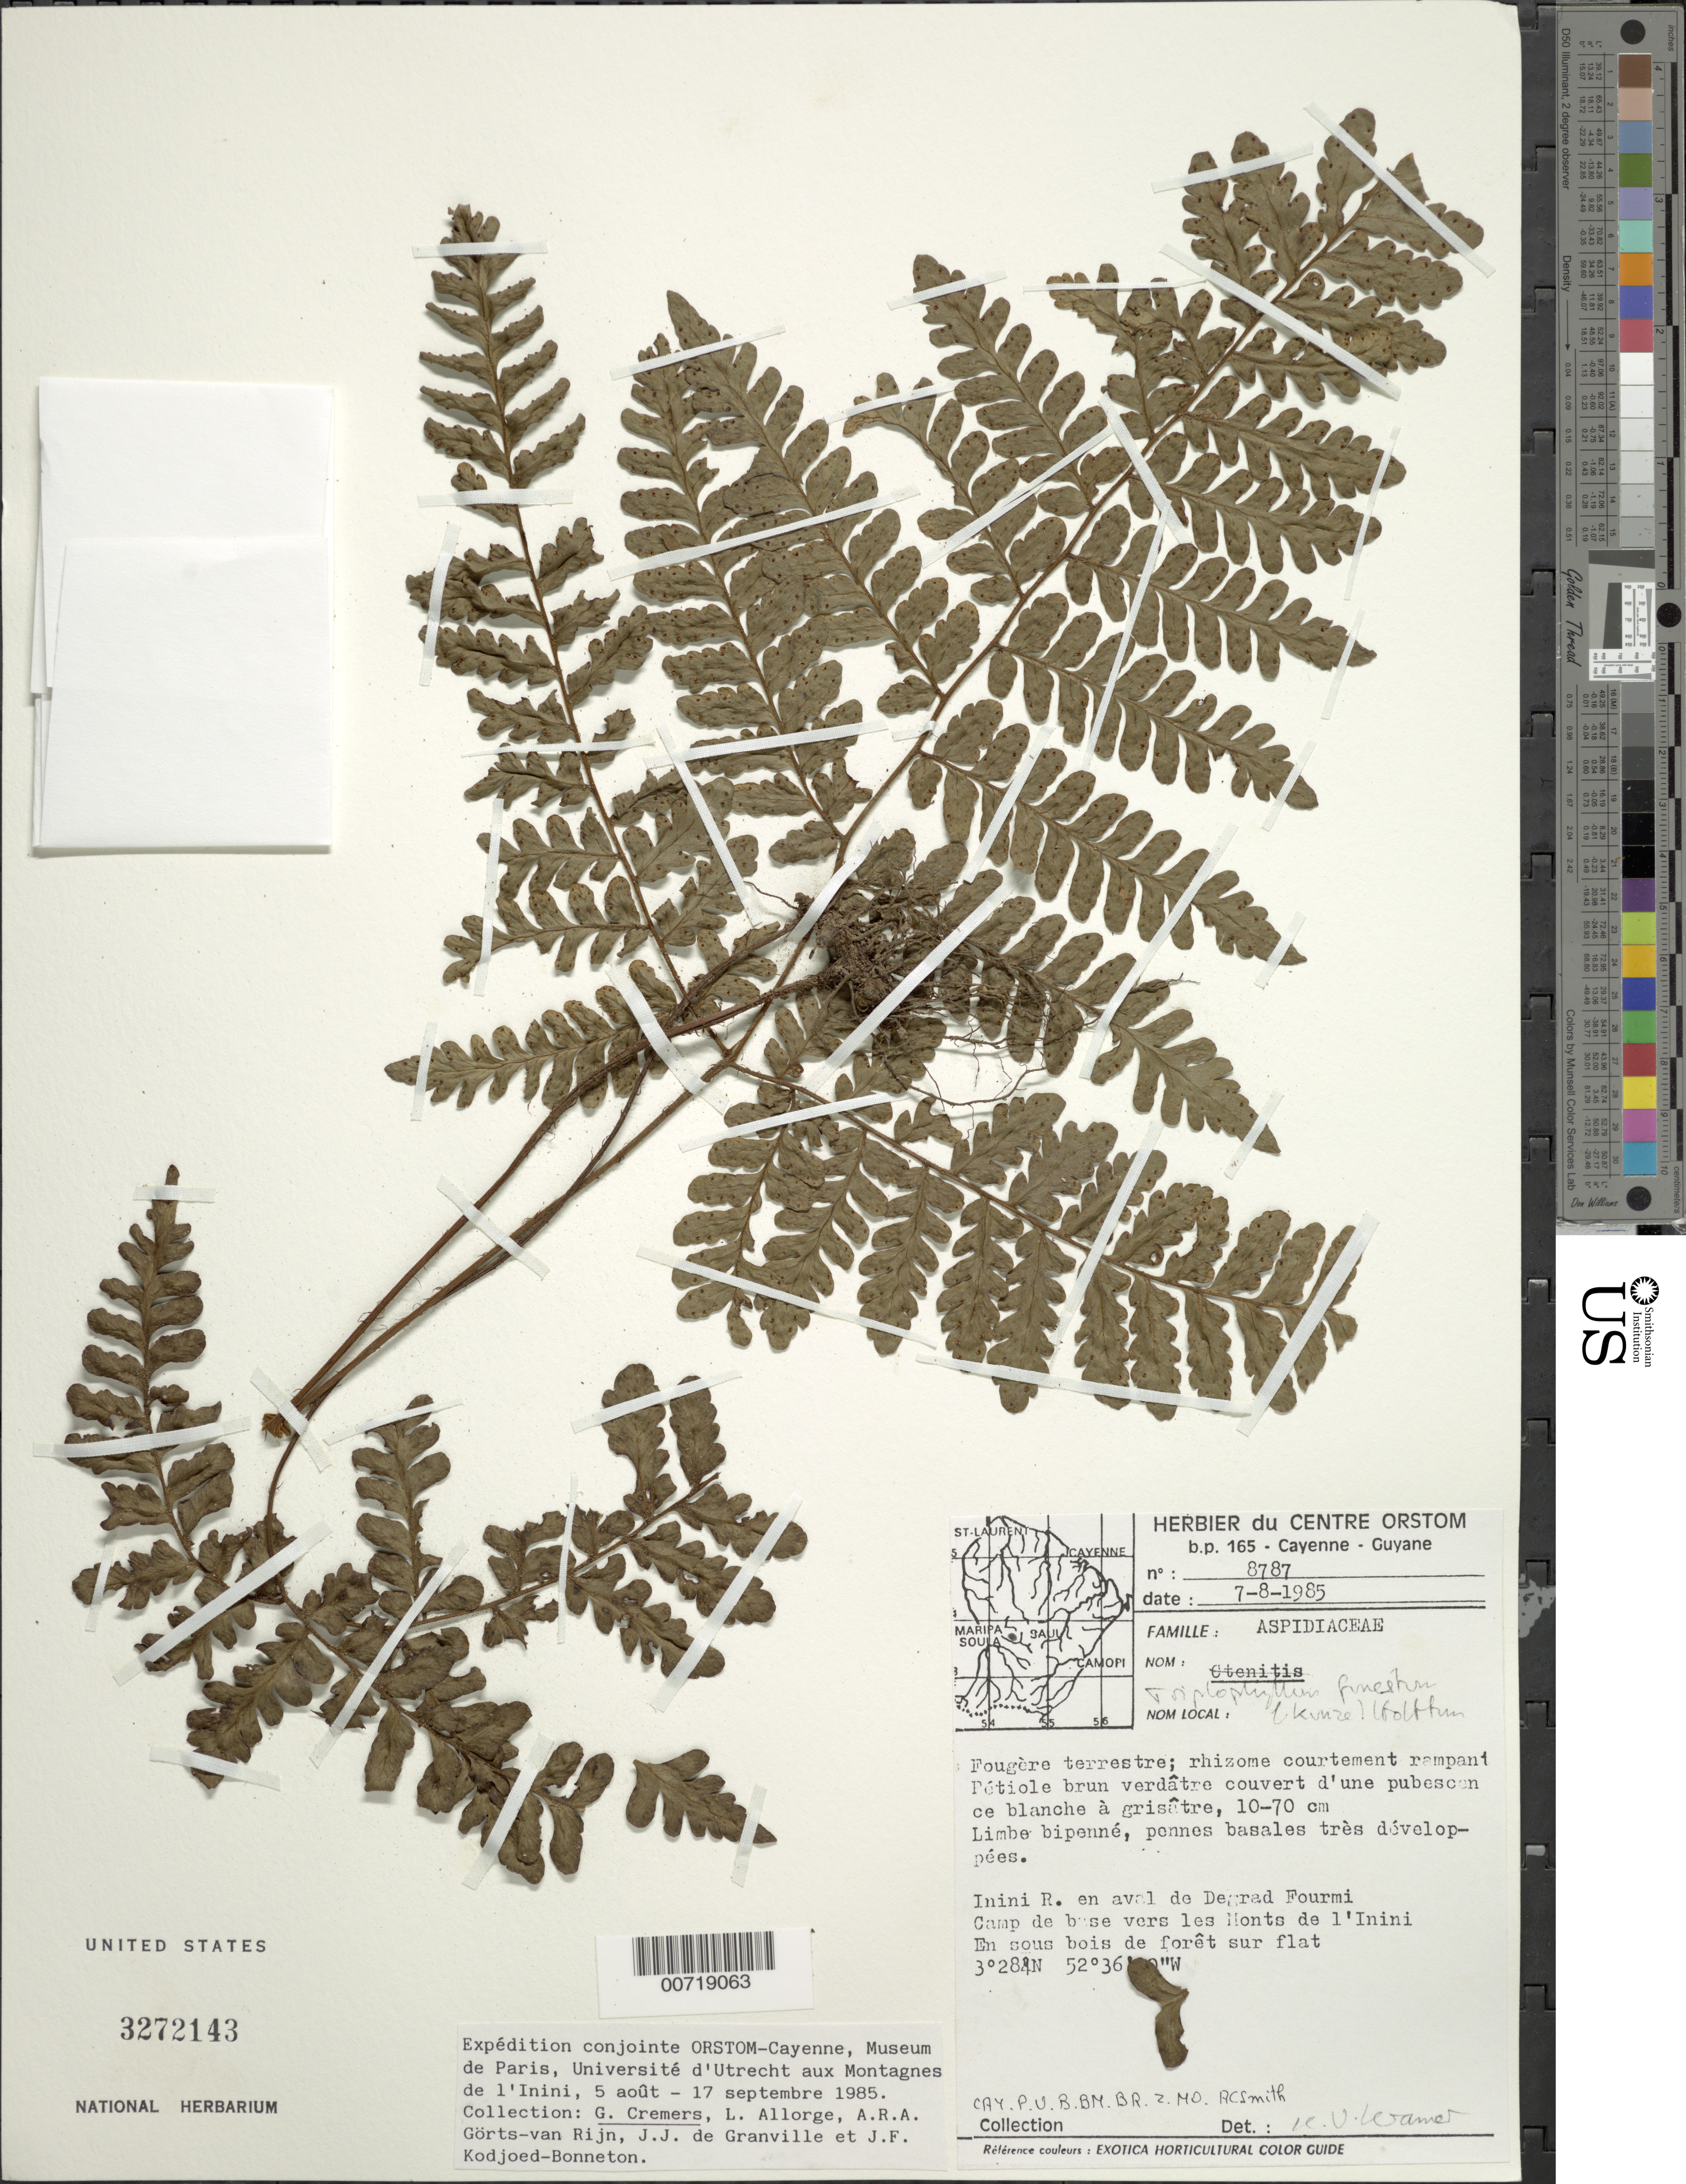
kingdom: Plantae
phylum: Tracheophyta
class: Polypodiopsida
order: Polypodiales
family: Tectariaceae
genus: Triplophyllum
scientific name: Triplophyllum funestum var. funestum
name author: (Kunze) Holttum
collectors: G. Cremers et al.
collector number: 8787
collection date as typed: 7-Aug-85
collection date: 1985-08-07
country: French Guiana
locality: Inini R., downstream from Degrad Fourmi base of Monts de l'Inini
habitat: Forest on plateau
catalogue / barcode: US 3272143